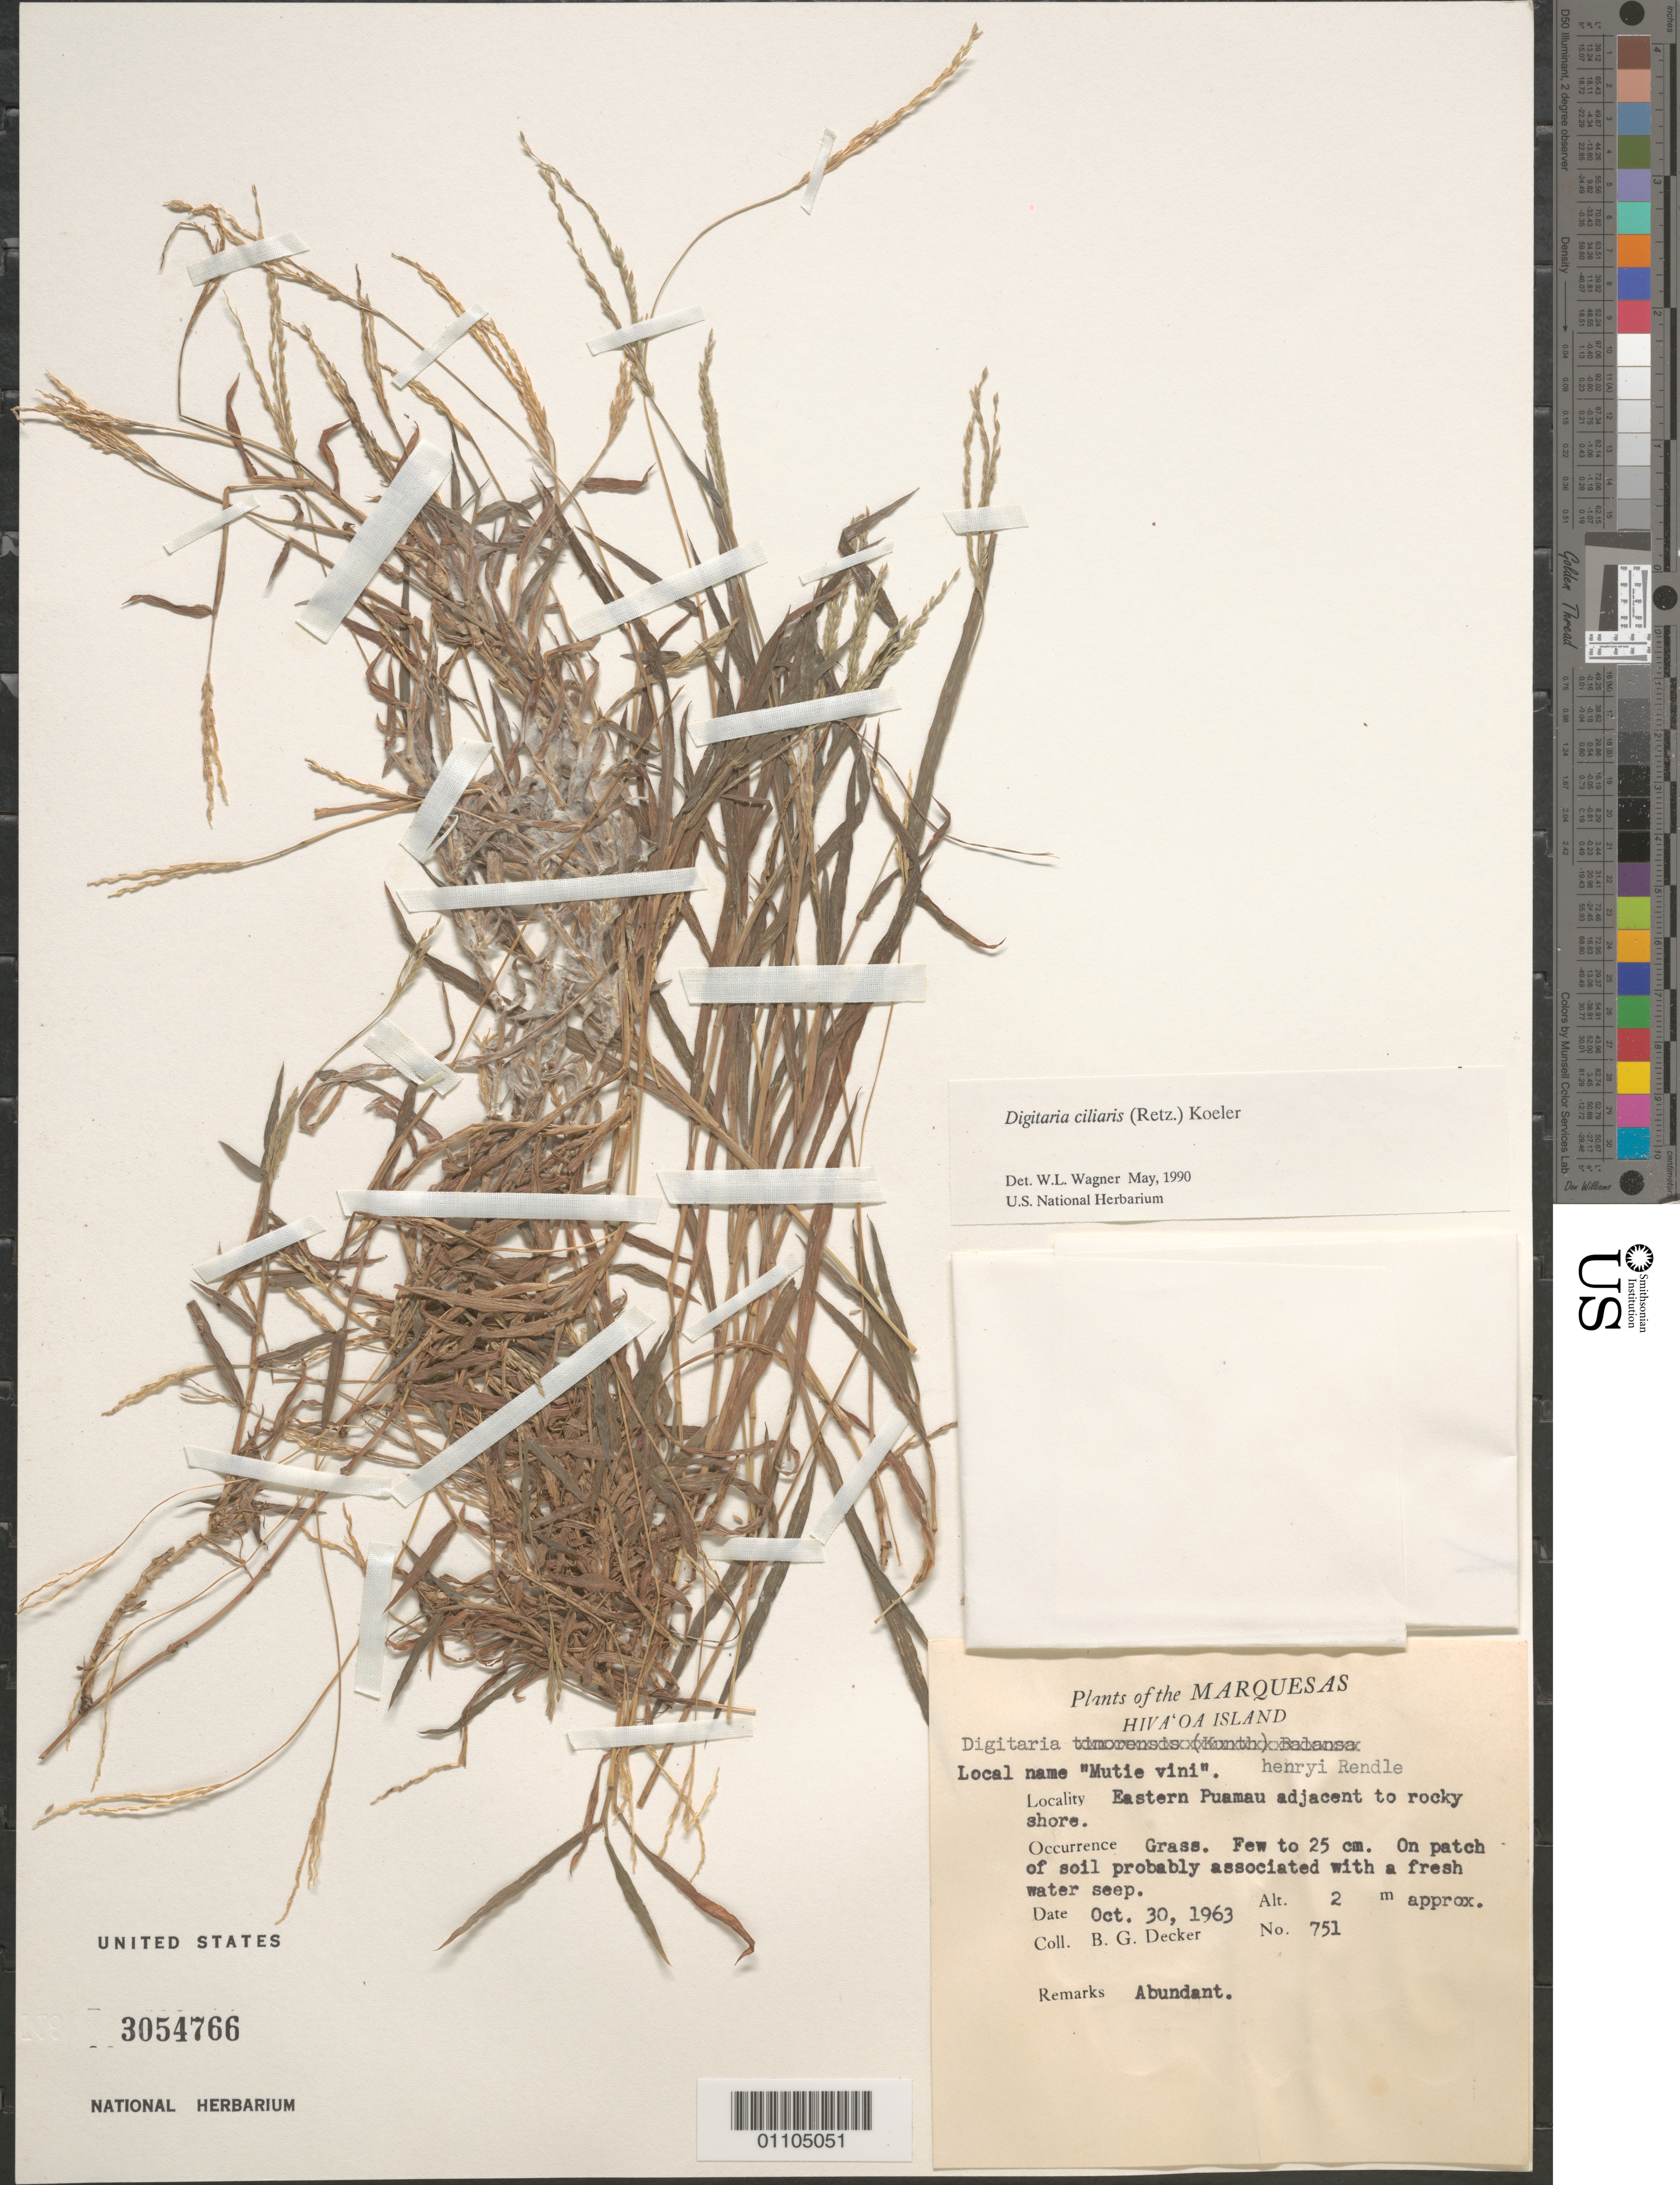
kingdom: Plantae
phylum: Tracheophyta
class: Liliopsida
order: Poales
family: Poaceae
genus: Digitaria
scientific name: Digitaria ciliaris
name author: (Retz.) Koeler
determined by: Wagner, W. L., (BOT), Smithsonian Institution - National Museum of Natural History (UNITED STATES)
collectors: B. G. Decker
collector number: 751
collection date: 1963-10-30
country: French Polynesia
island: Hiva Oa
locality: E Puamau adjacent to rocky shore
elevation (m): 2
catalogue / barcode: US 3054766